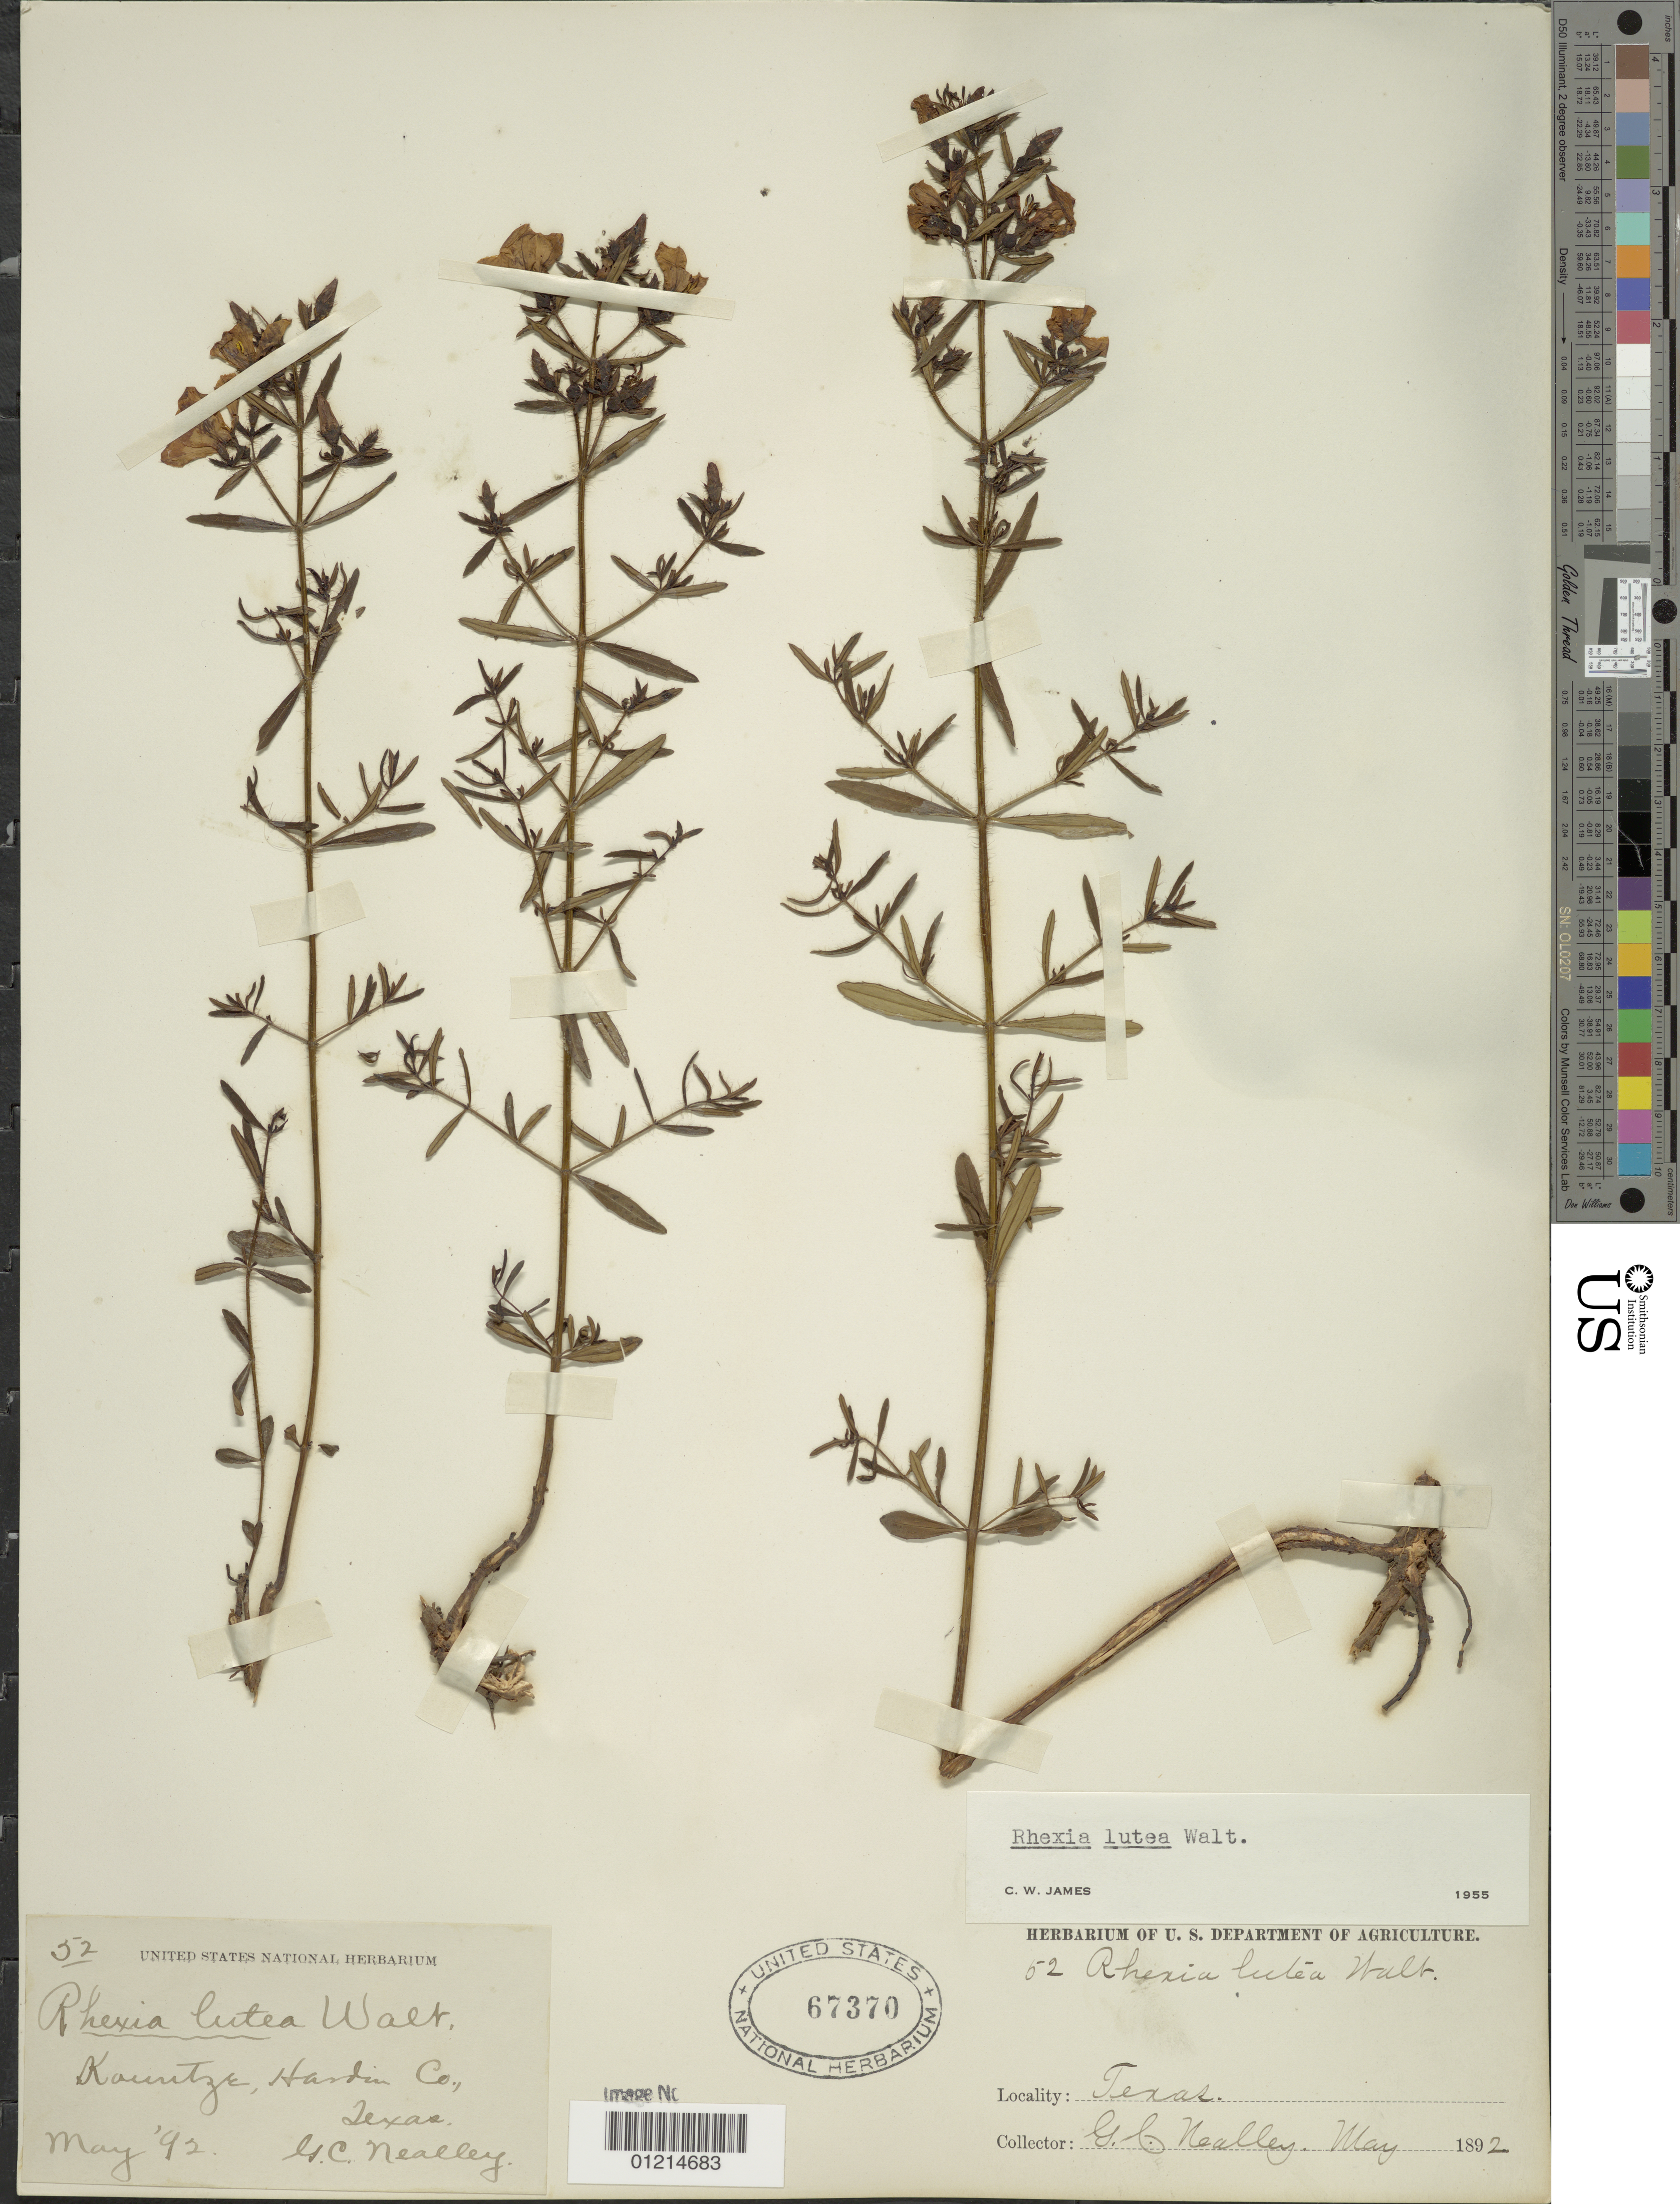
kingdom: Plantae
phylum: Tracheophyta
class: Magnoliopsida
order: Myrtales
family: Melastomataceae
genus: Rhexia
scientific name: Rhexia lutea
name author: Walter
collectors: G. C. Nealley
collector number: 52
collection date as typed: May 1892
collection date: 1892-05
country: United States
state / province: Texas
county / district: Hardin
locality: Kountze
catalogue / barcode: US 67370